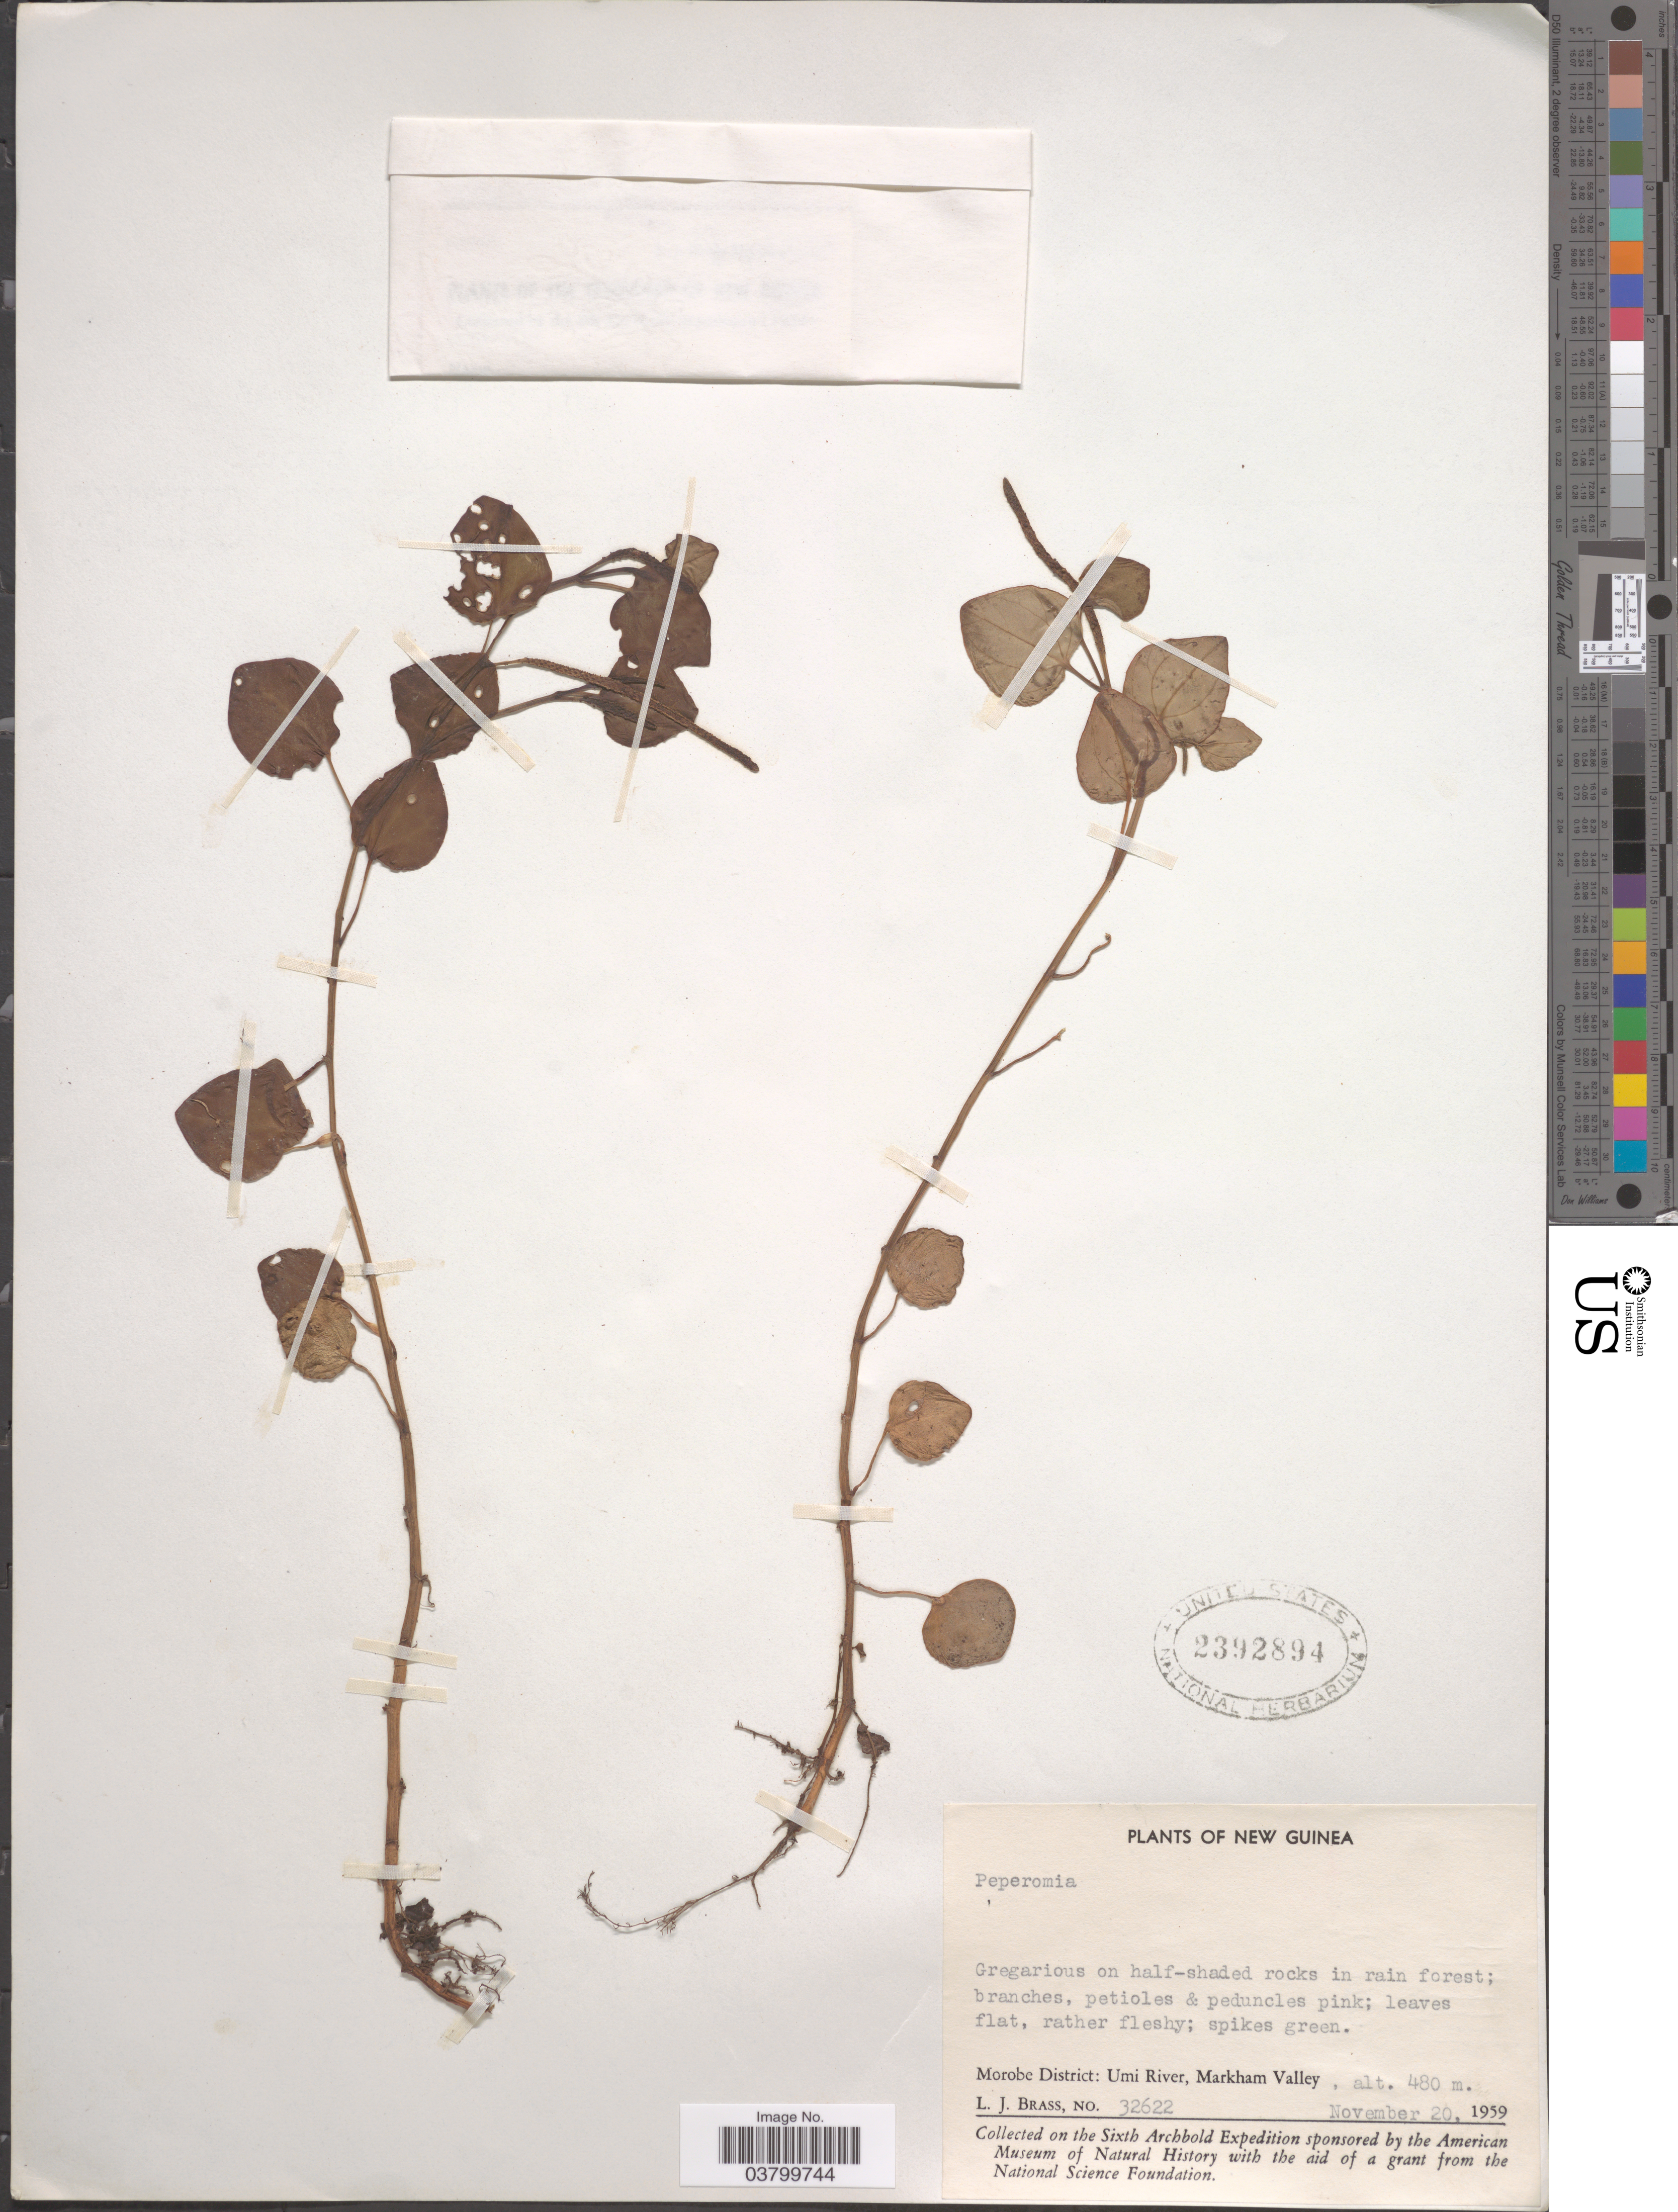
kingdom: Plantae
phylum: Tracheophyta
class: Magnoliopsida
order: Piperales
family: Piperaceae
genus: Peperomia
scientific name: Peperomia sp.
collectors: L. J. Brass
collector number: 32622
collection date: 1959-11-20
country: Papua New Guinea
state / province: Morobe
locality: New Guinea. Morobe District: Umi River, Markham Valley.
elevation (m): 480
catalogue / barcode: US 2392894